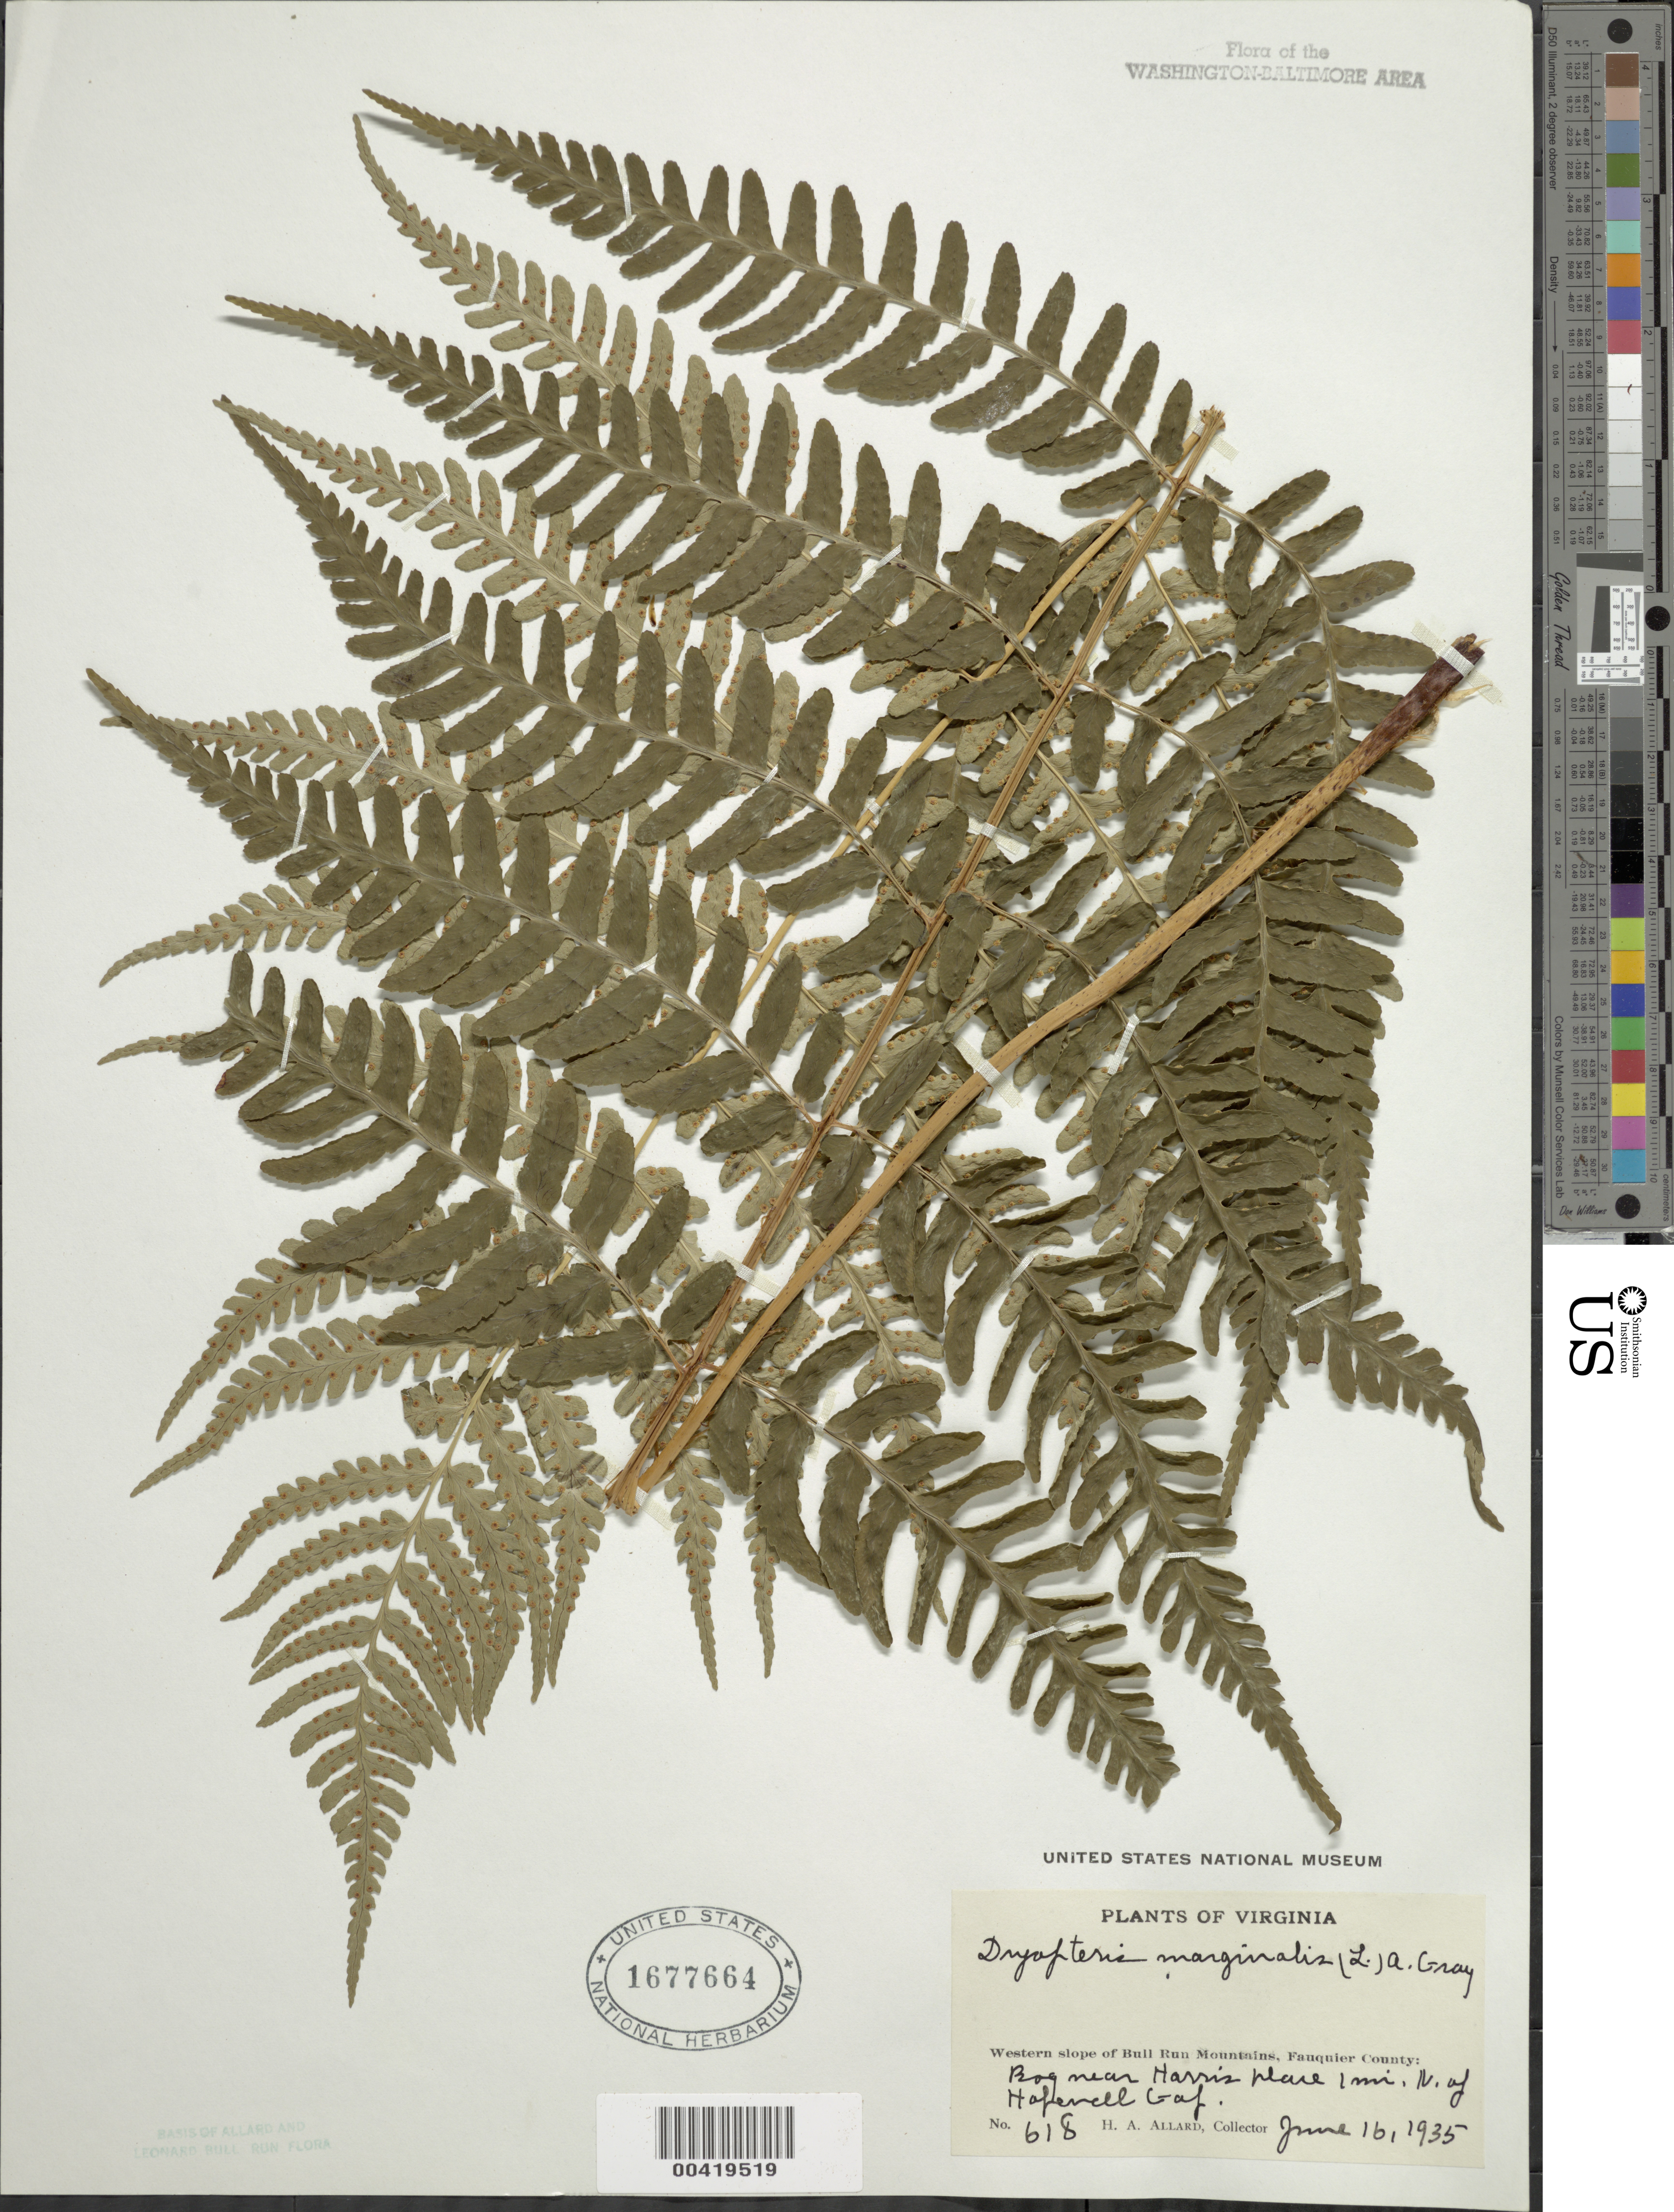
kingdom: Plantae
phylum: Tracheophyta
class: Polypodiopsida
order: Polypodiales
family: Dryopteridaceae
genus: Dryopteris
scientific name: Dryopteris marginalis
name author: (L.) A. Gray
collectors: H. A. Allard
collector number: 618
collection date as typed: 16 Jun 1935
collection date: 1935-06-16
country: United States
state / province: Virginia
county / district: Fauquier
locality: North of Hopewell Gap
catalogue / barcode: US 1677664